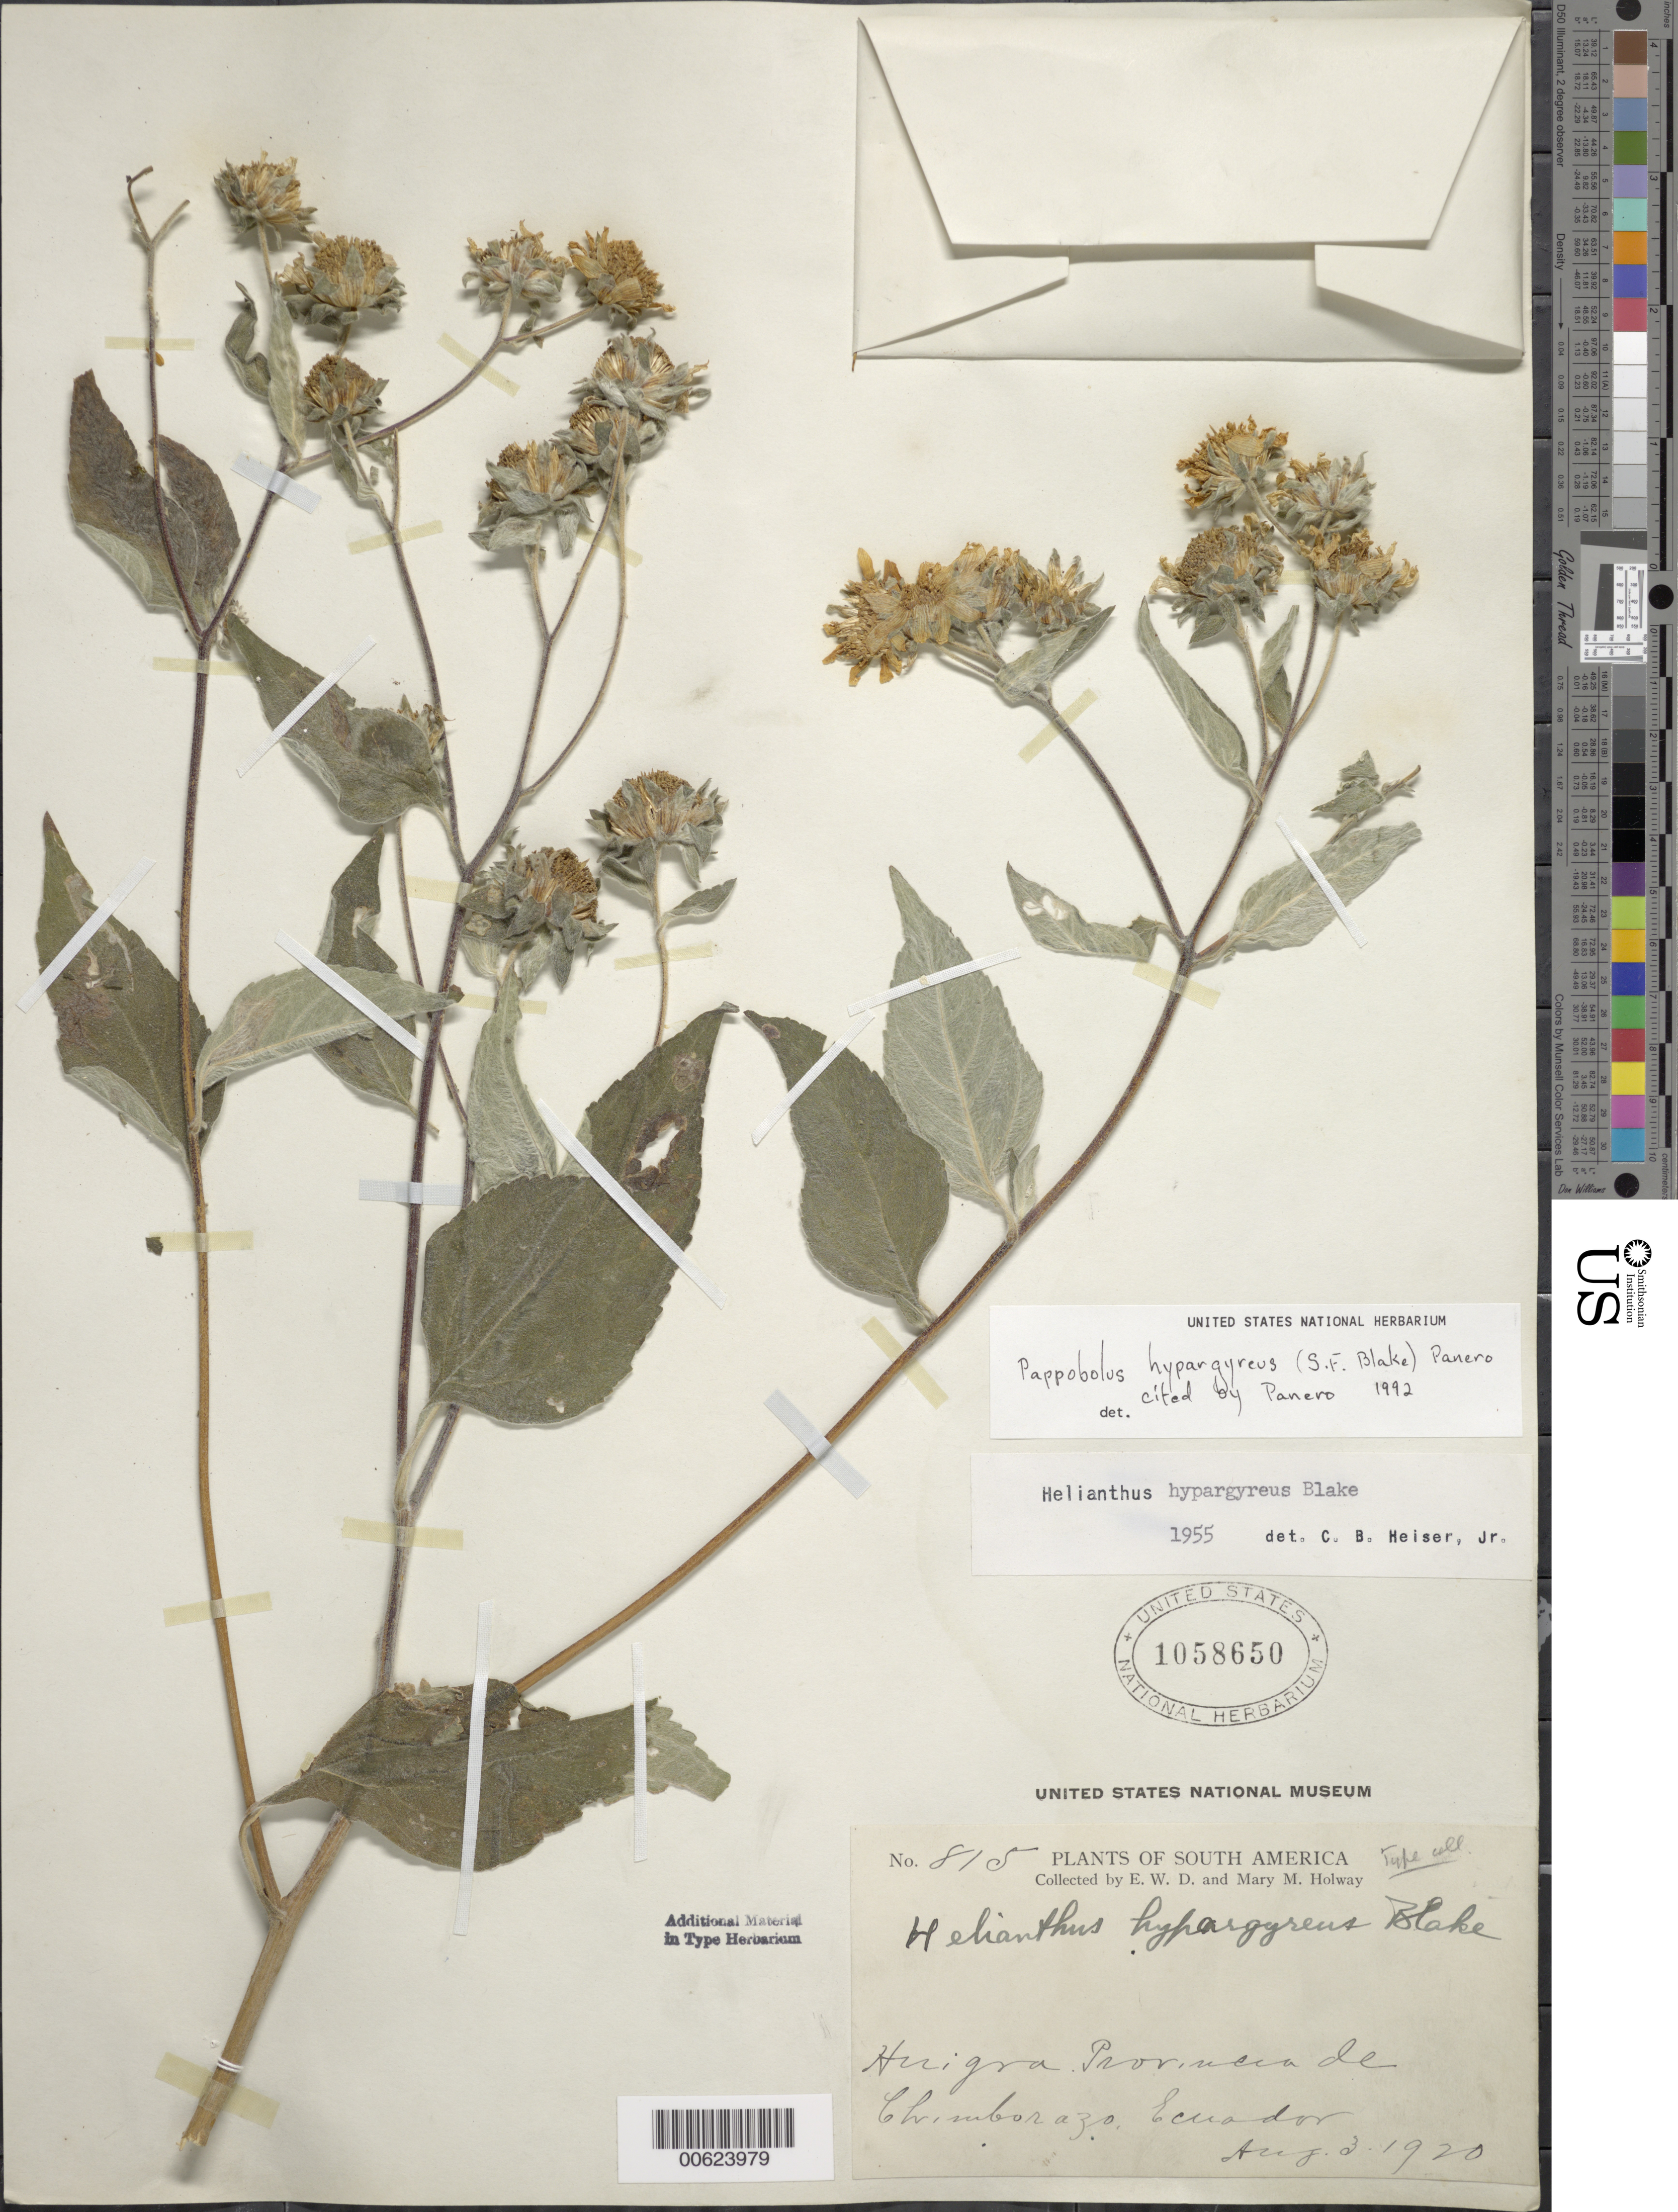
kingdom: Plantae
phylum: Tracheophyta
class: Magnoliopsida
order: Asterales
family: Asteraceae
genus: Pappobolus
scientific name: Pappobolus hypargyreus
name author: (S.F. Blake) Panero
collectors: E. W. D. Holway & M. M. Holway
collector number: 815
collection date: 1920-08-03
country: Ecuador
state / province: Chimborazo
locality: Huigra Provincia de Chimborazo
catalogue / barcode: US 1058650